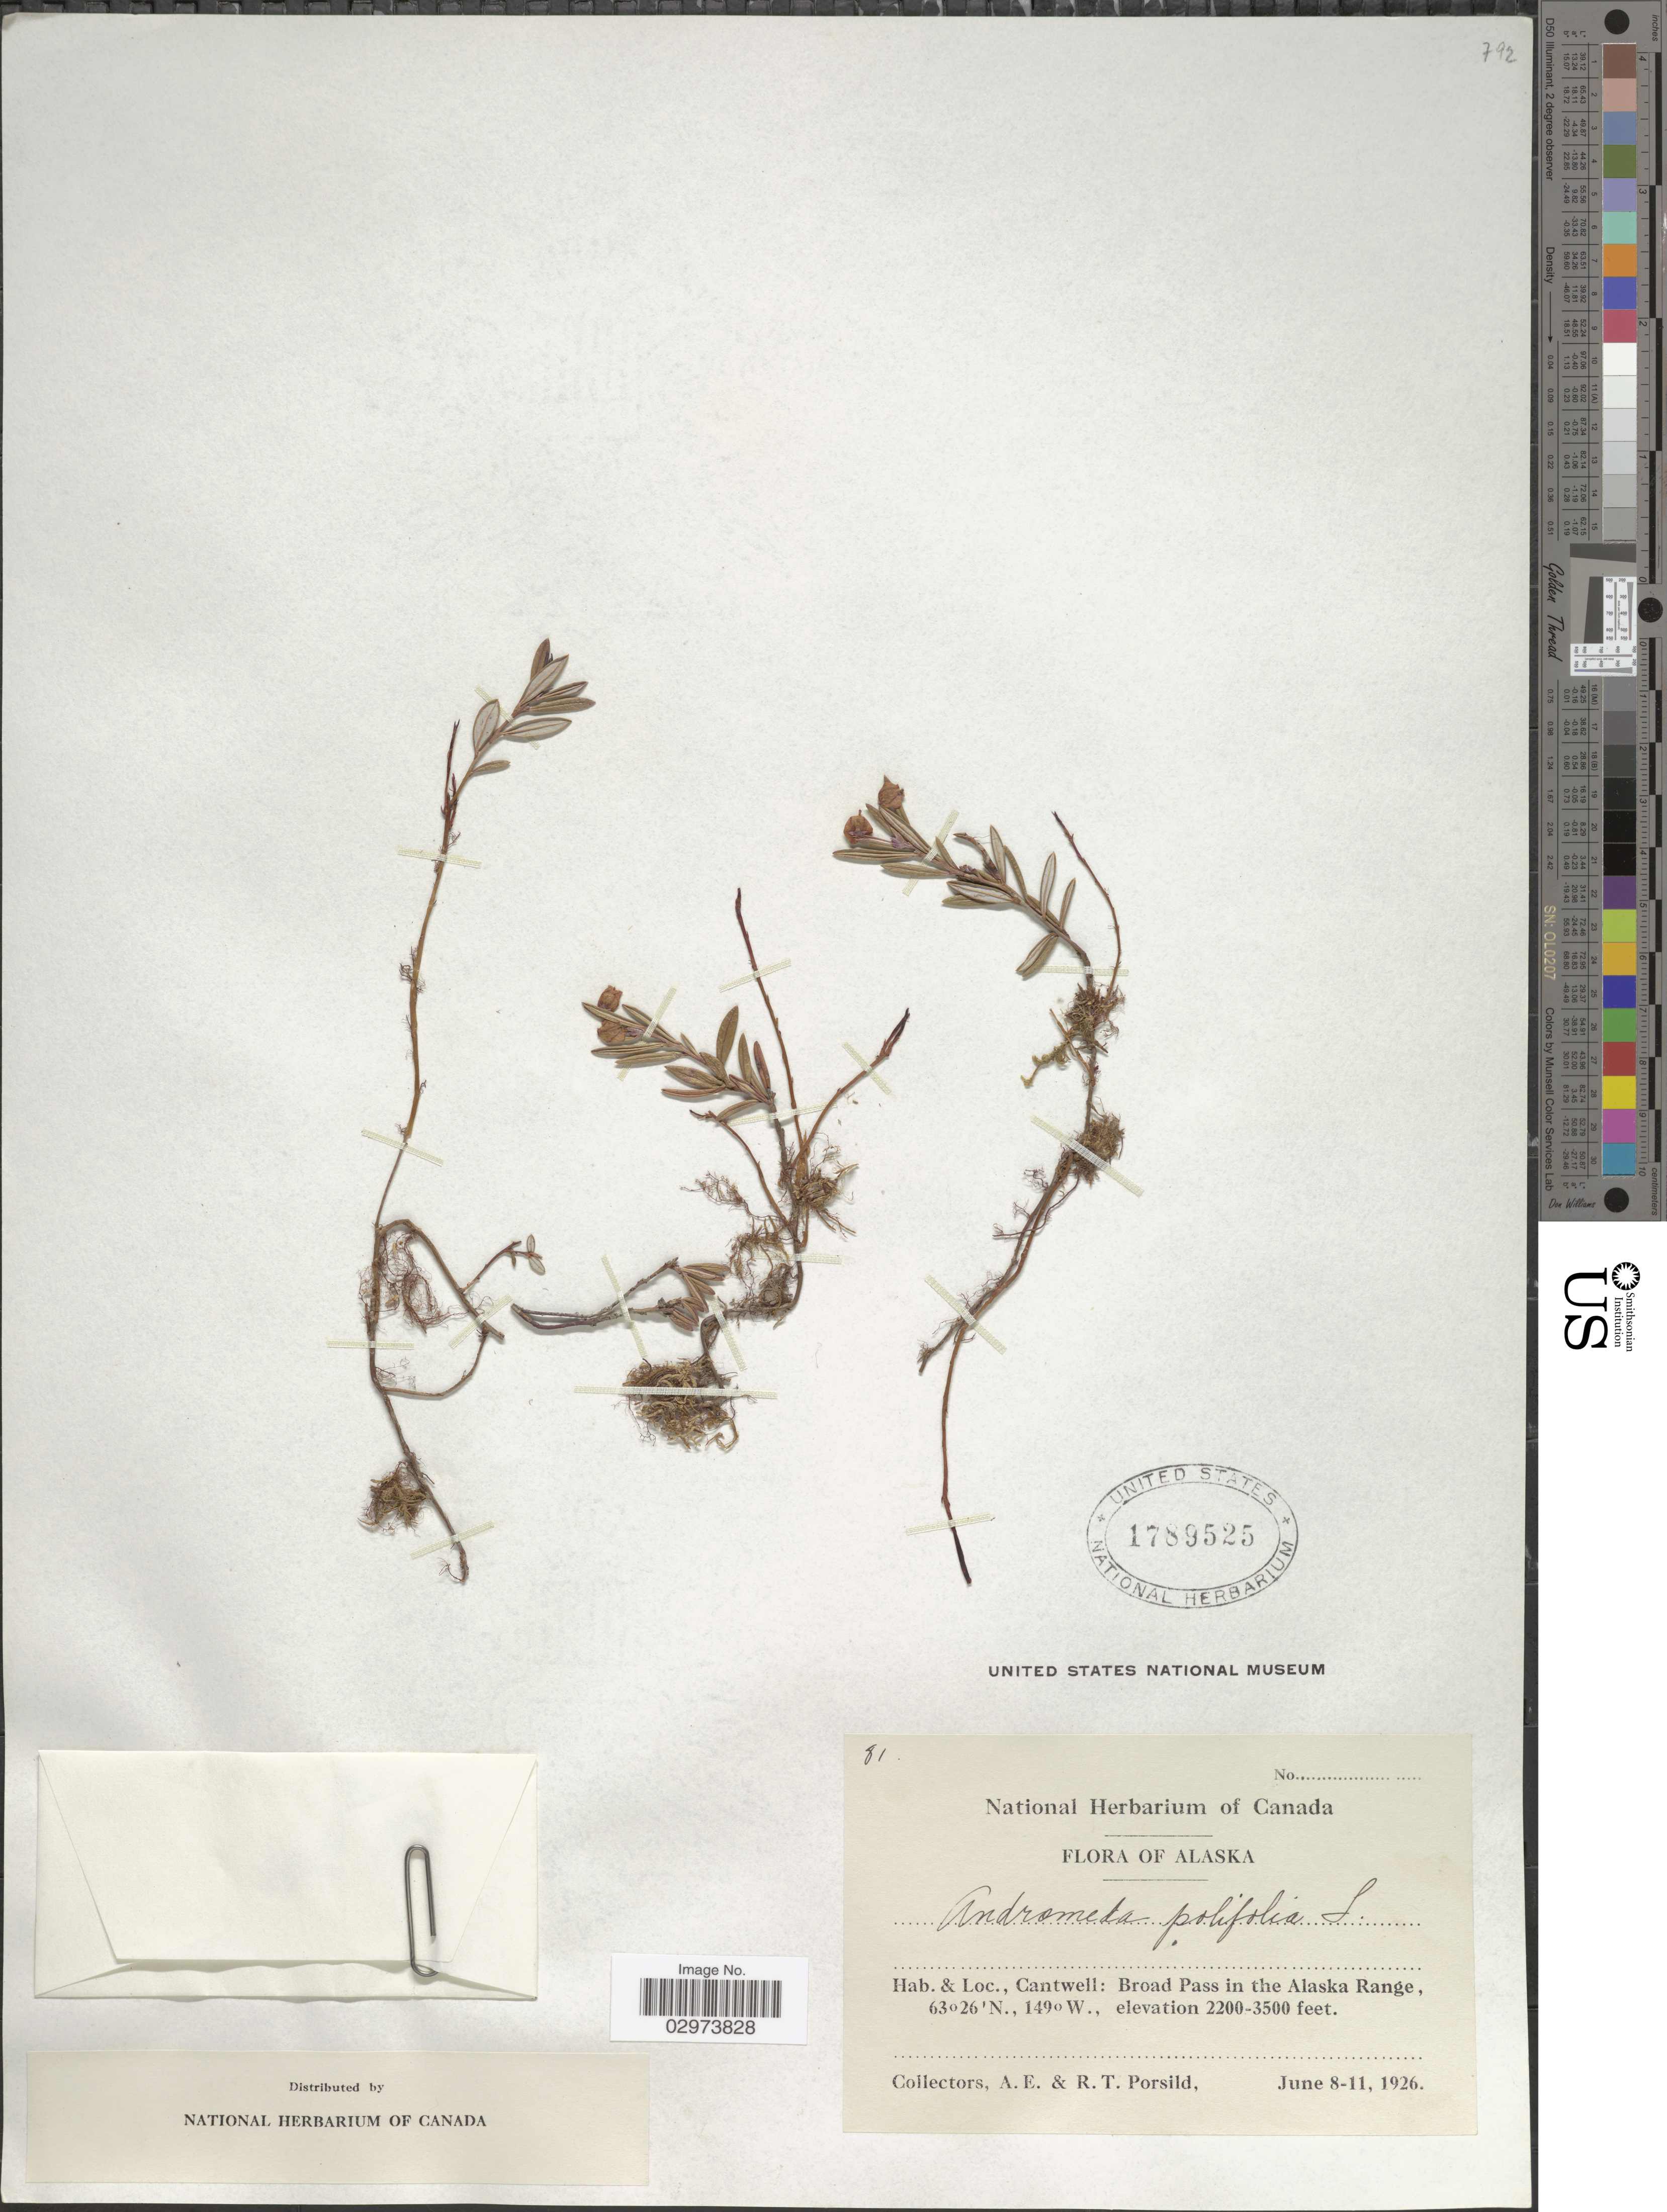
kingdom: Plantae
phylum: Tracheophyta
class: Magnoliopsida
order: Ericales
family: Ericaceae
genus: Andromeda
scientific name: Andromeda polifolia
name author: L.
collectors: A. E. Porsild & R. T. Porsild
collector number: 81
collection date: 1926-06-08/1926-06-11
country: United States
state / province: Alaska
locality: Cantwell: Broad Pass in the Alaska Range.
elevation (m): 671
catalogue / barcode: US 1789525